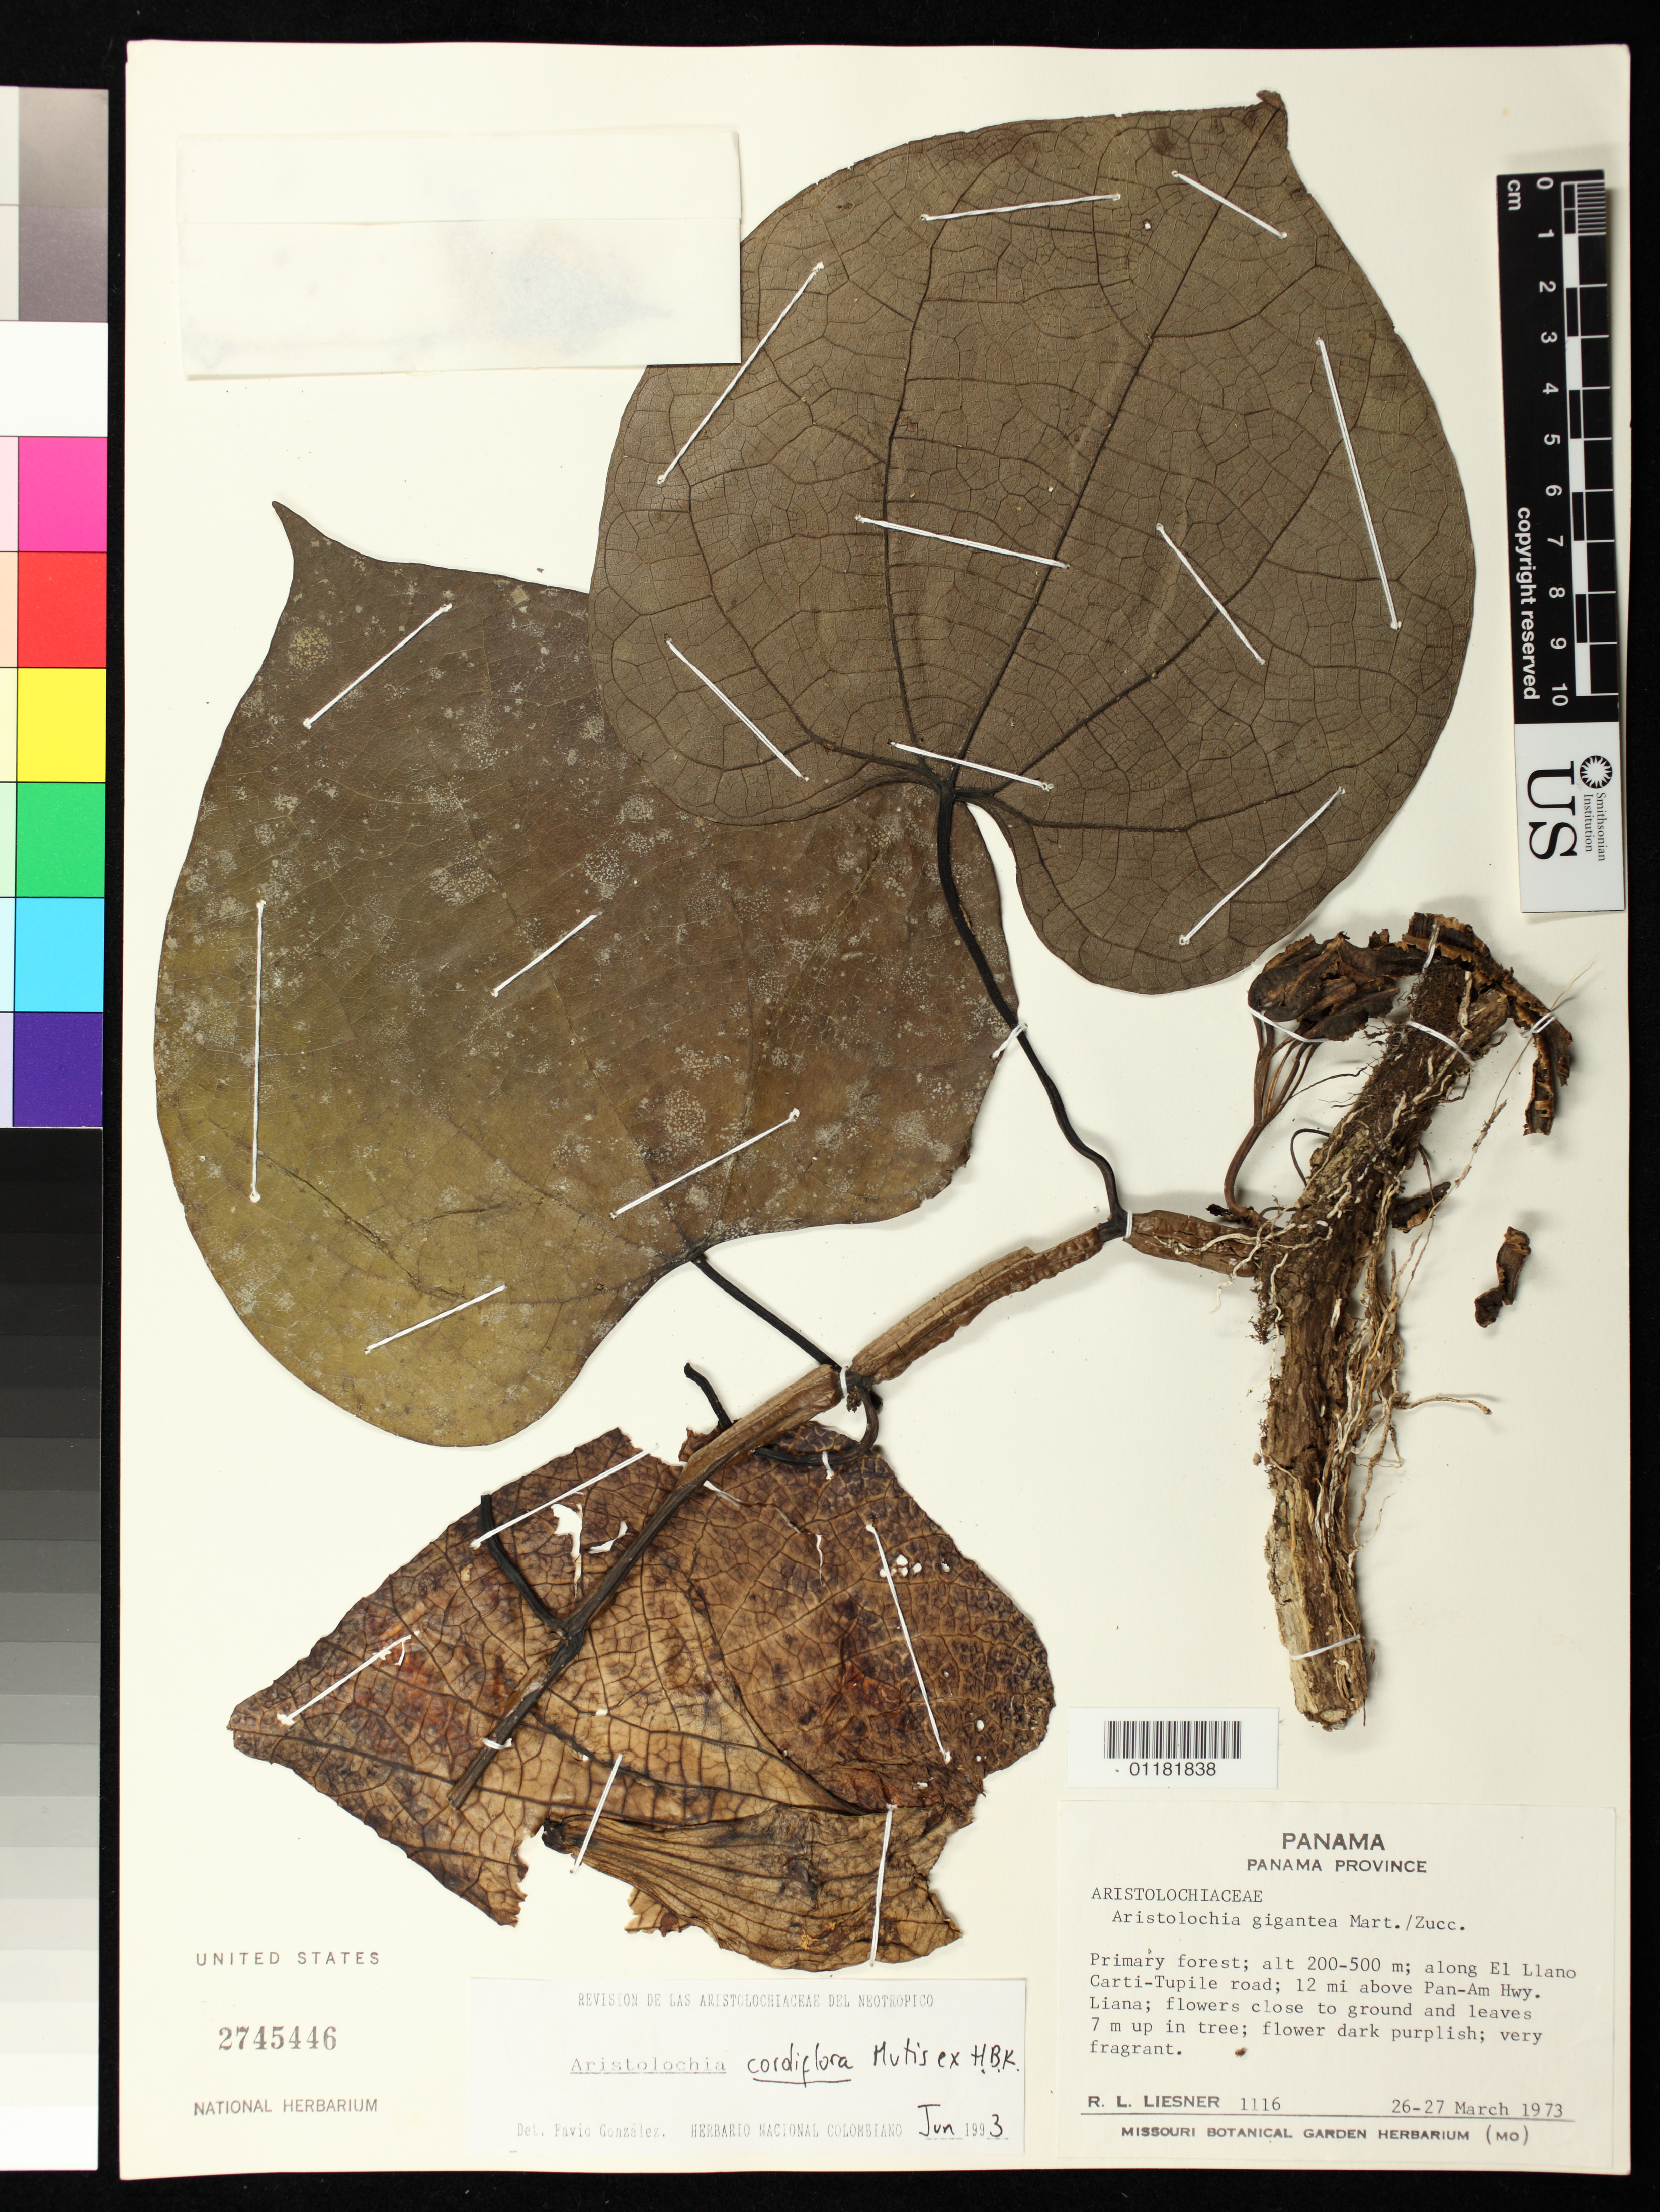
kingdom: Plantae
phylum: Tracheophyta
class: Magnoliopsida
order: Piperales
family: Aristolochiaceae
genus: Aristolochia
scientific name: Aristolochia cordiflora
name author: Mutis ex Kunth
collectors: R. L. Liesner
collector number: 1116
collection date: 1973-03-26/1973-03-27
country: Panama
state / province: Panamá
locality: along El Llano Carti-Tupile road; 12 mi above Pan-Am Hwy.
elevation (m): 200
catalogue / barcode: US 2745446